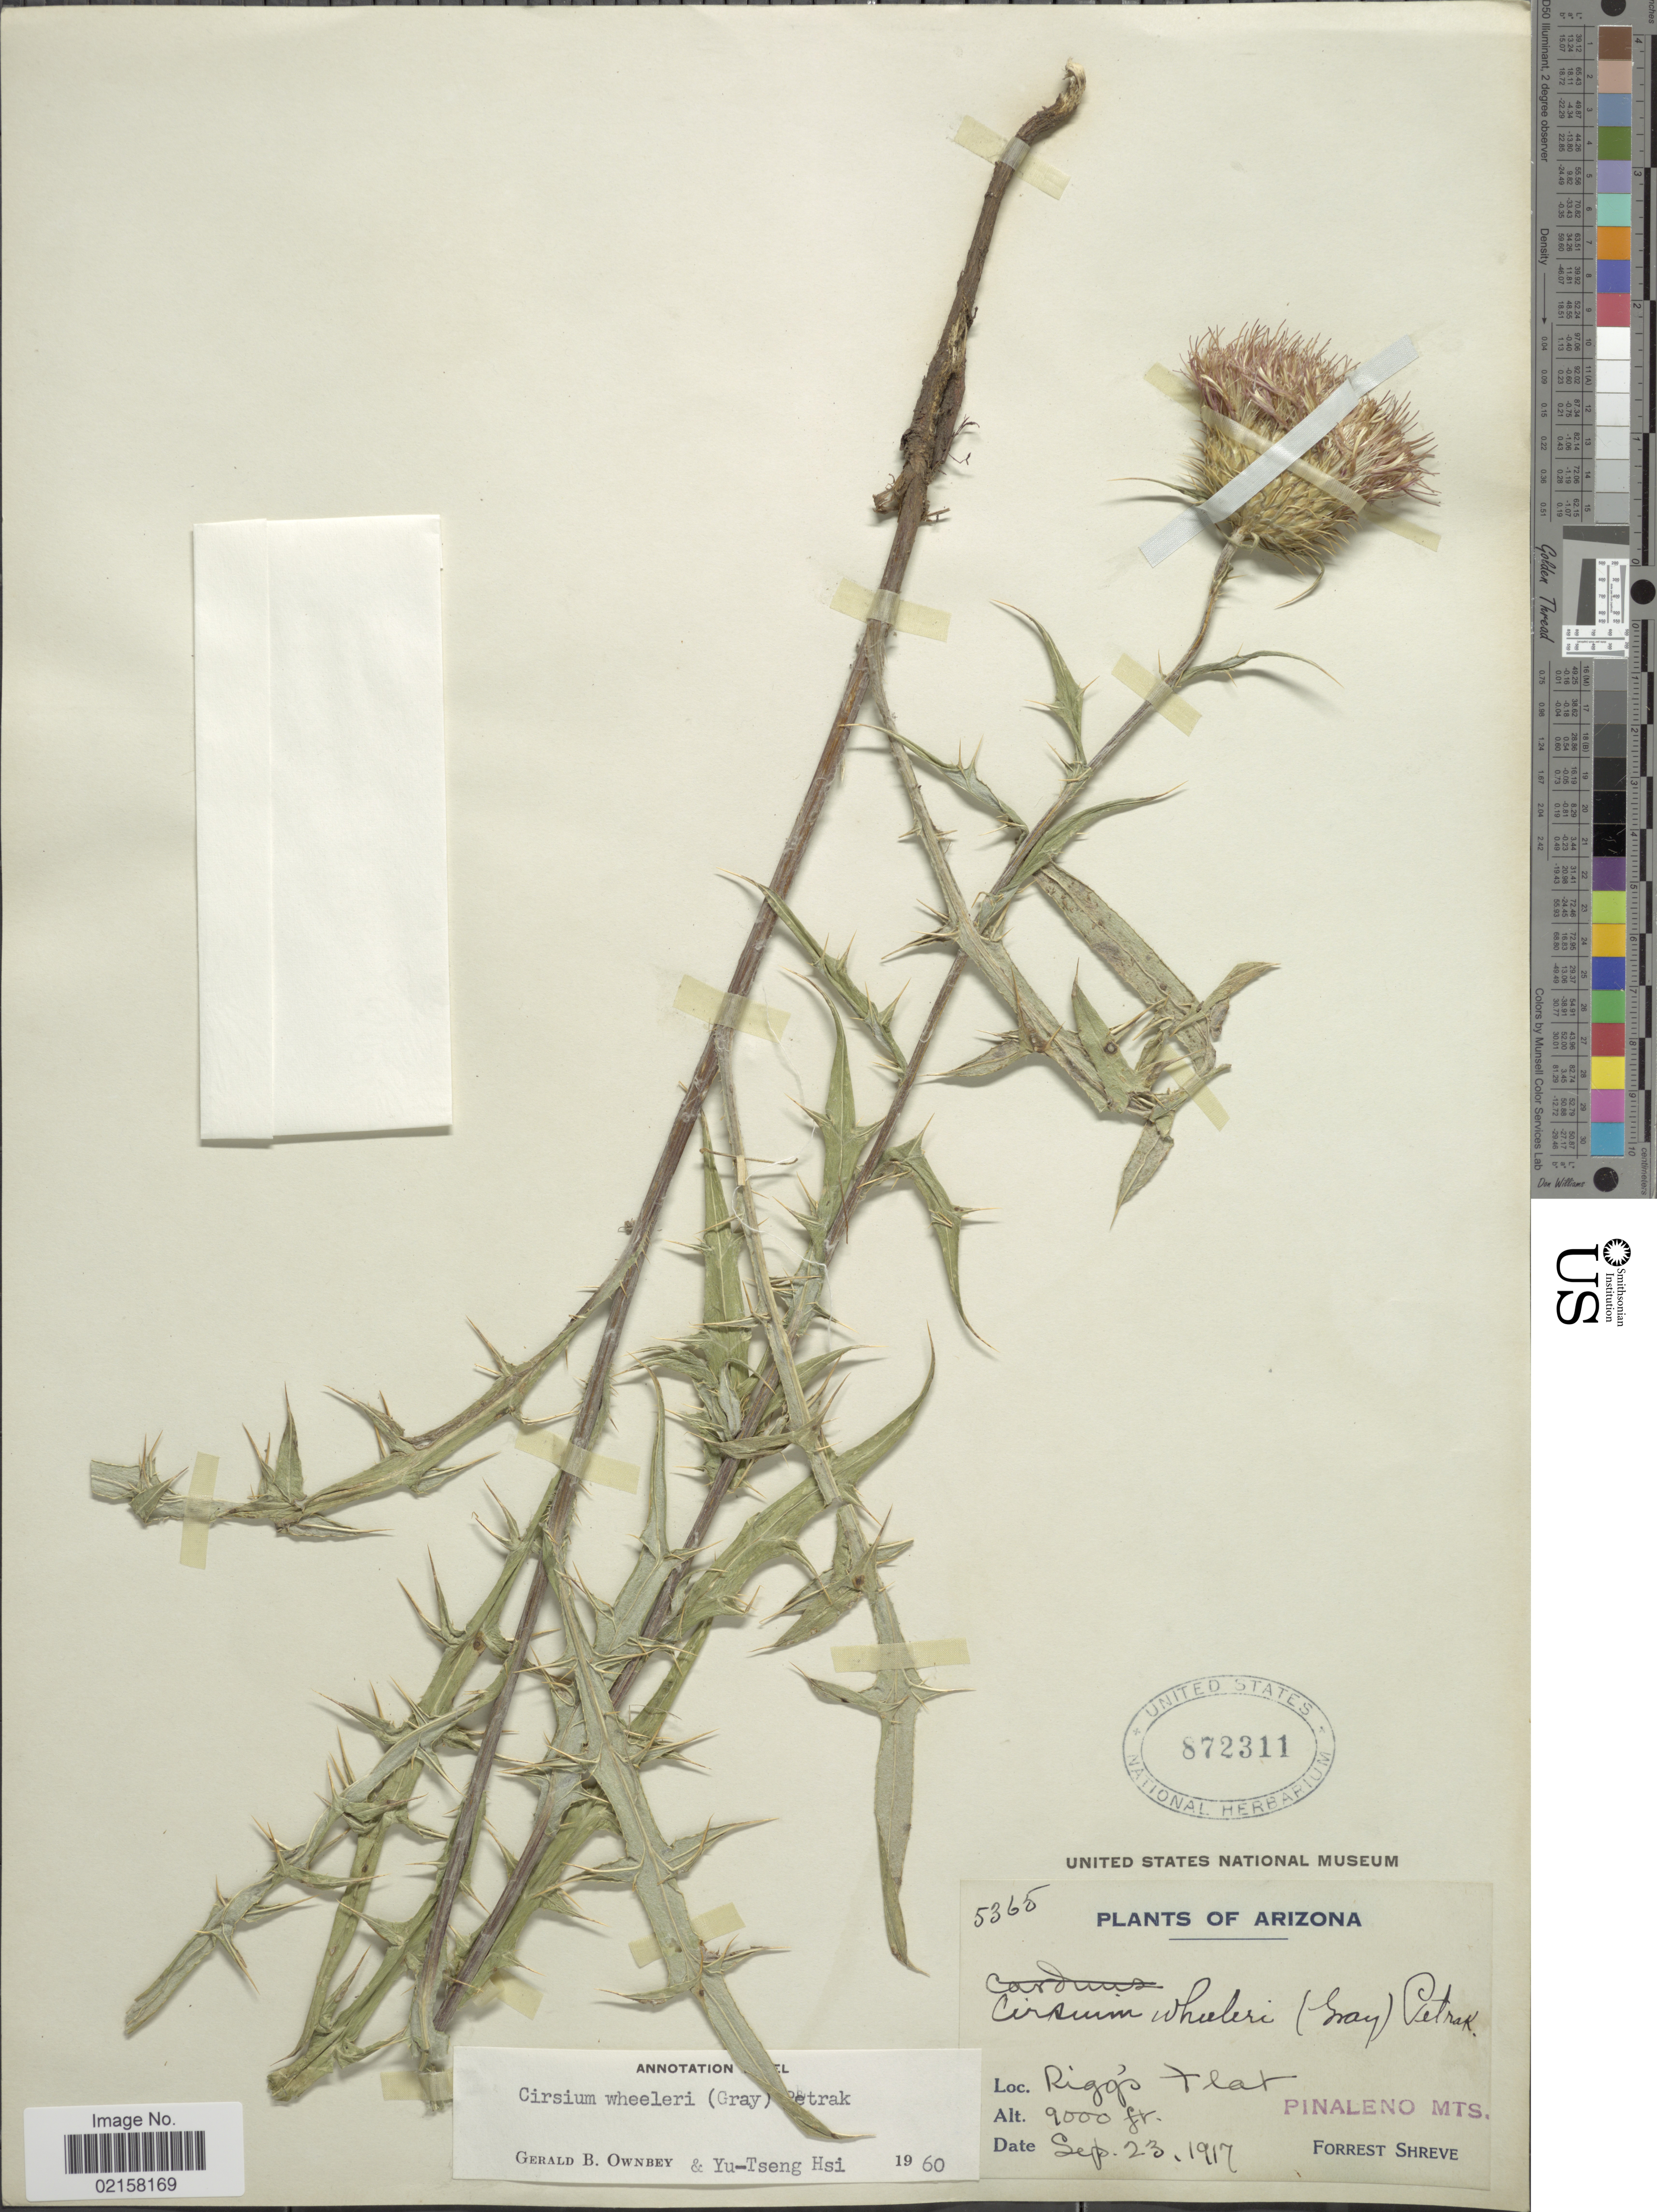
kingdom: Plantae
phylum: Tracheophyta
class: Magnoliopsida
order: Asterales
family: Asteraceae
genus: Cirsium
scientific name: Cirsium wheeleri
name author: (A. Gray) Petr.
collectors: F. Shreve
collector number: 5365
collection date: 1917-09-23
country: United States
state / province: Arizona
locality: Rigg's Flat, Pinaleno Mts.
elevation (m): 2743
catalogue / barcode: US 872311